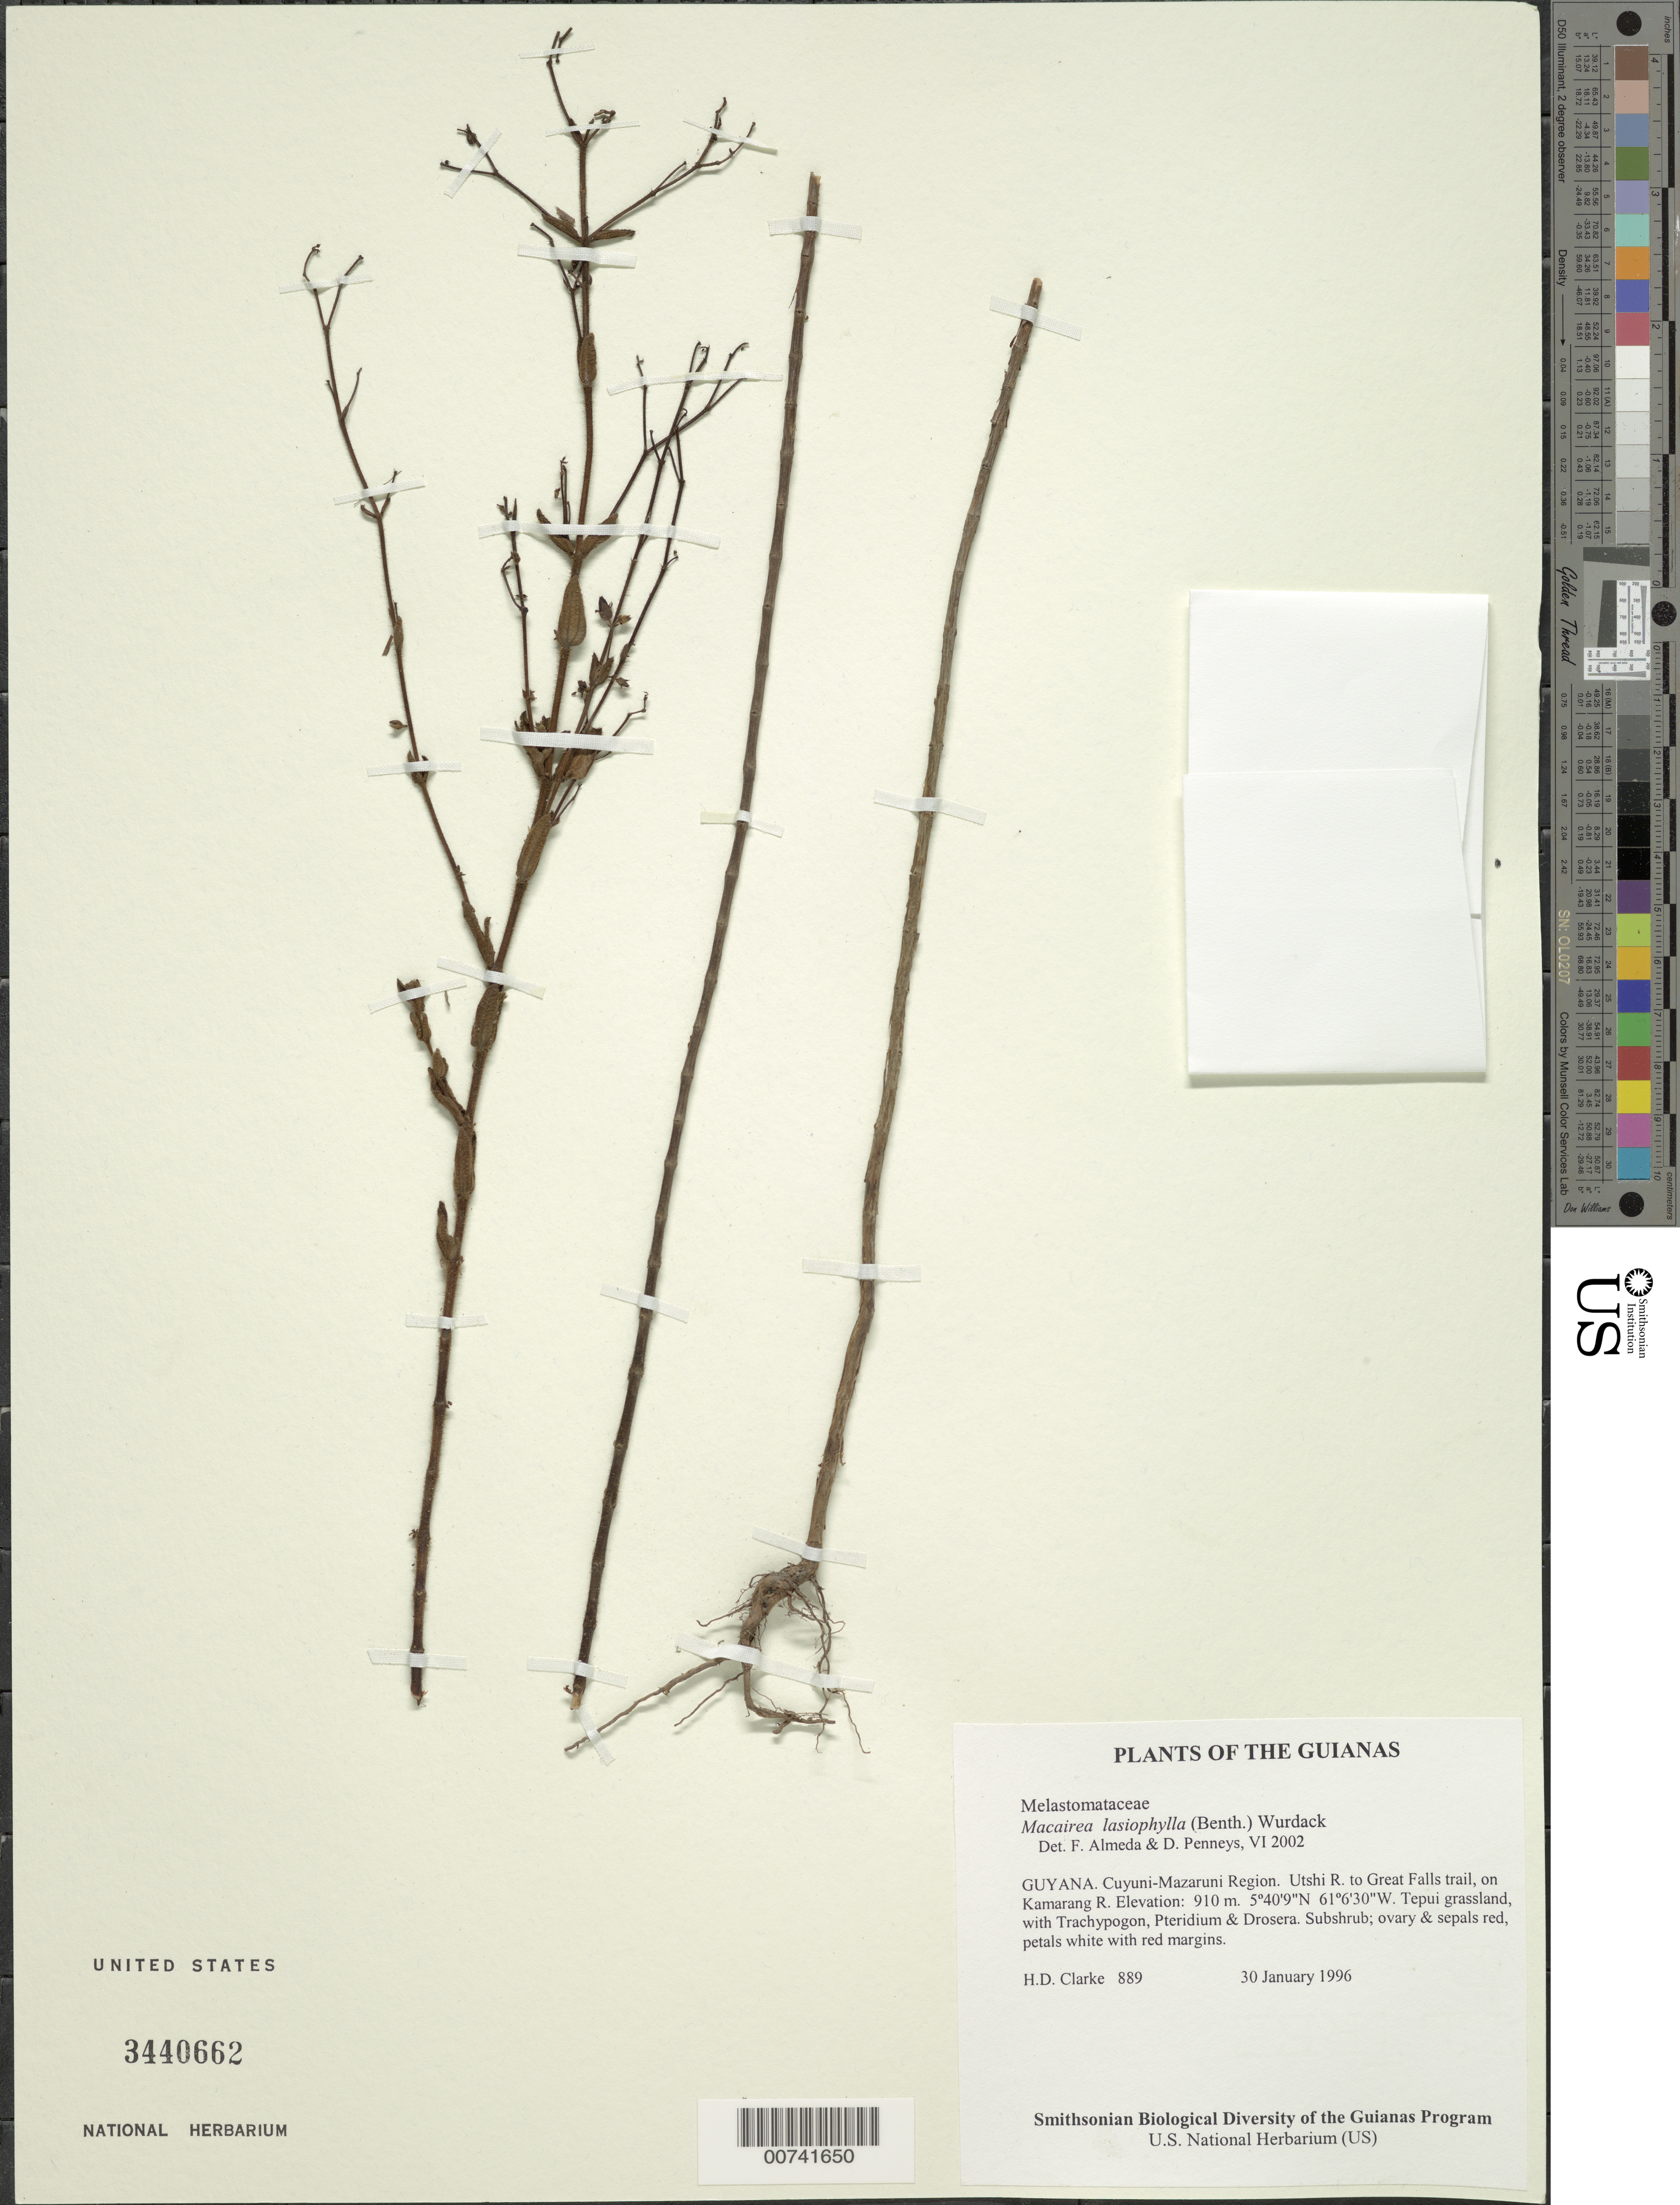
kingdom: Plantae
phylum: Tracheophyta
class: Magnoliopsida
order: Myrtales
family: Melastomataceae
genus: Macairea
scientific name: Macairea lasiophylla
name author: (Benth.) Wurdack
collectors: H. D. Clarke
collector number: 889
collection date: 1996-01-30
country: Guyana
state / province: Cuyuni-Mazaruni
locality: Cuyuni-Mazaruni Region. Utshi R. to Great Falls trail, on Kamarang R.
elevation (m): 910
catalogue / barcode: US 3440662